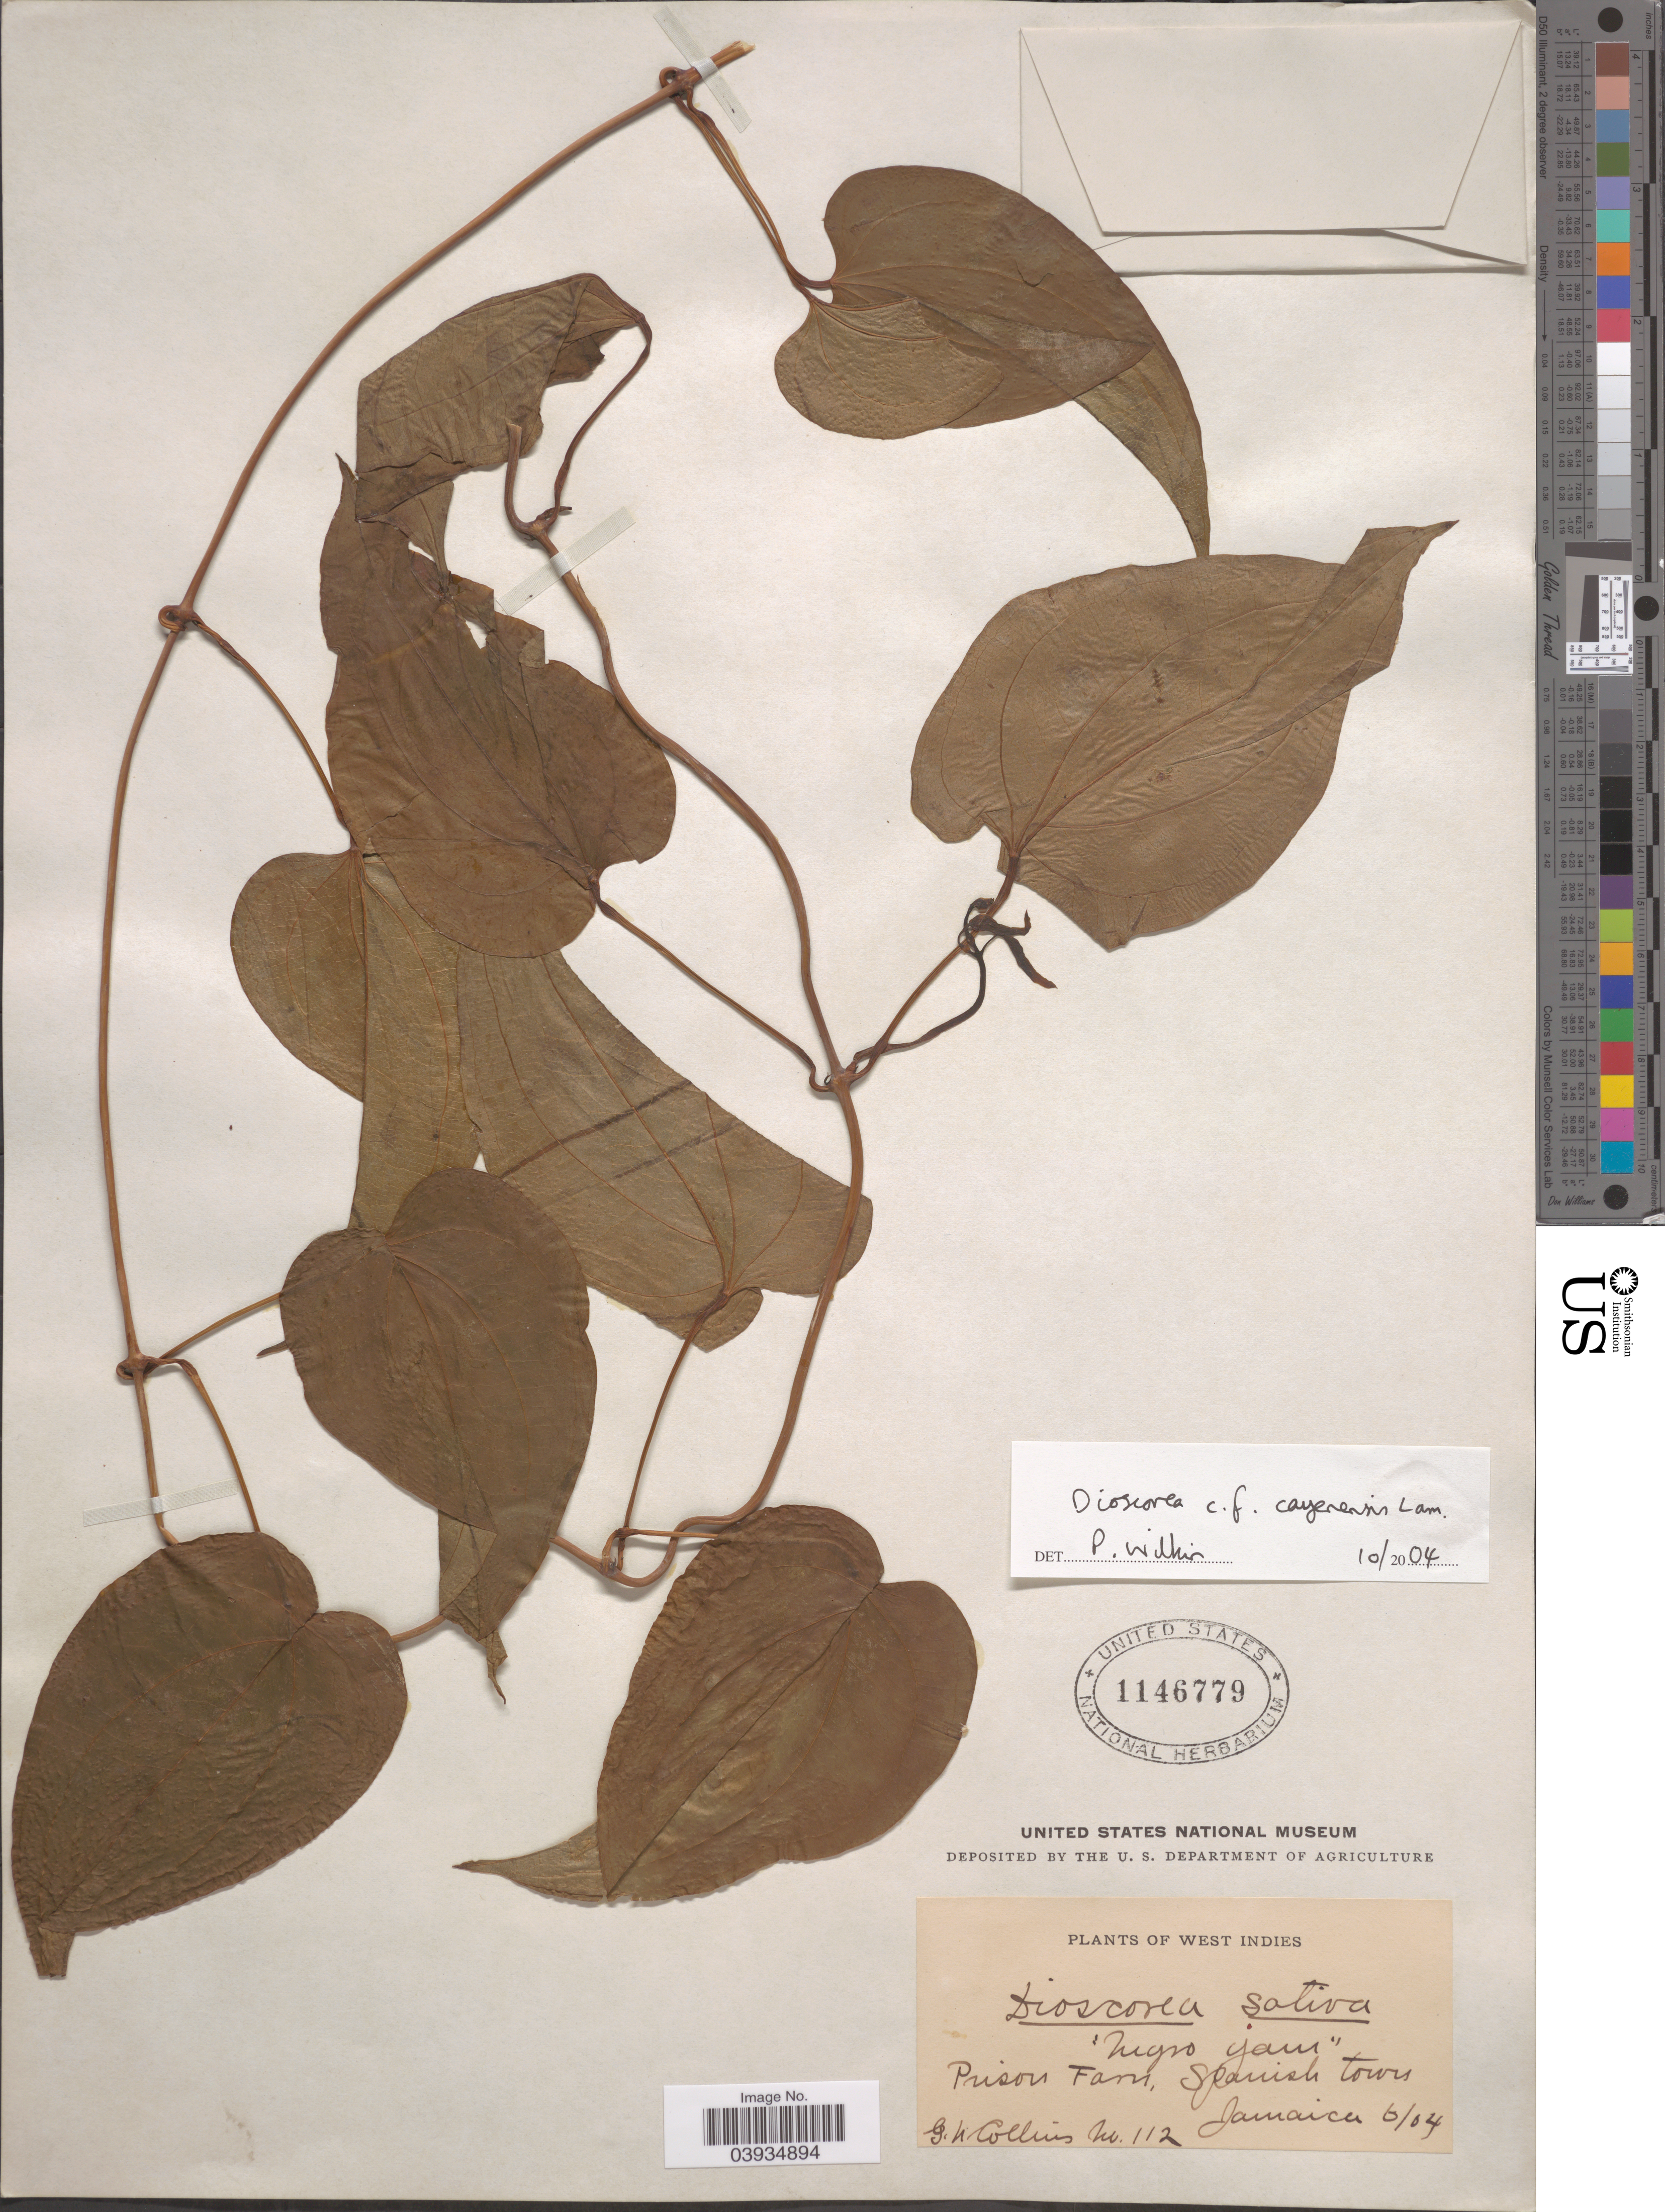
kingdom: Plantae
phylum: Tracheophyta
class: Liliopsida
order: Dioscoreales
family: Dioscoreaceae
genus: Dioscorea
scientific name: Dioscorea cayenensis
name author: Lam.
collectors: G. Collins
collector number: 112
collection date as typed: Transcribed d/m/y: /6/4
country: Jamaica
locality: Prison Farm, Spanish town.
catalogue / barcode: US 1146779